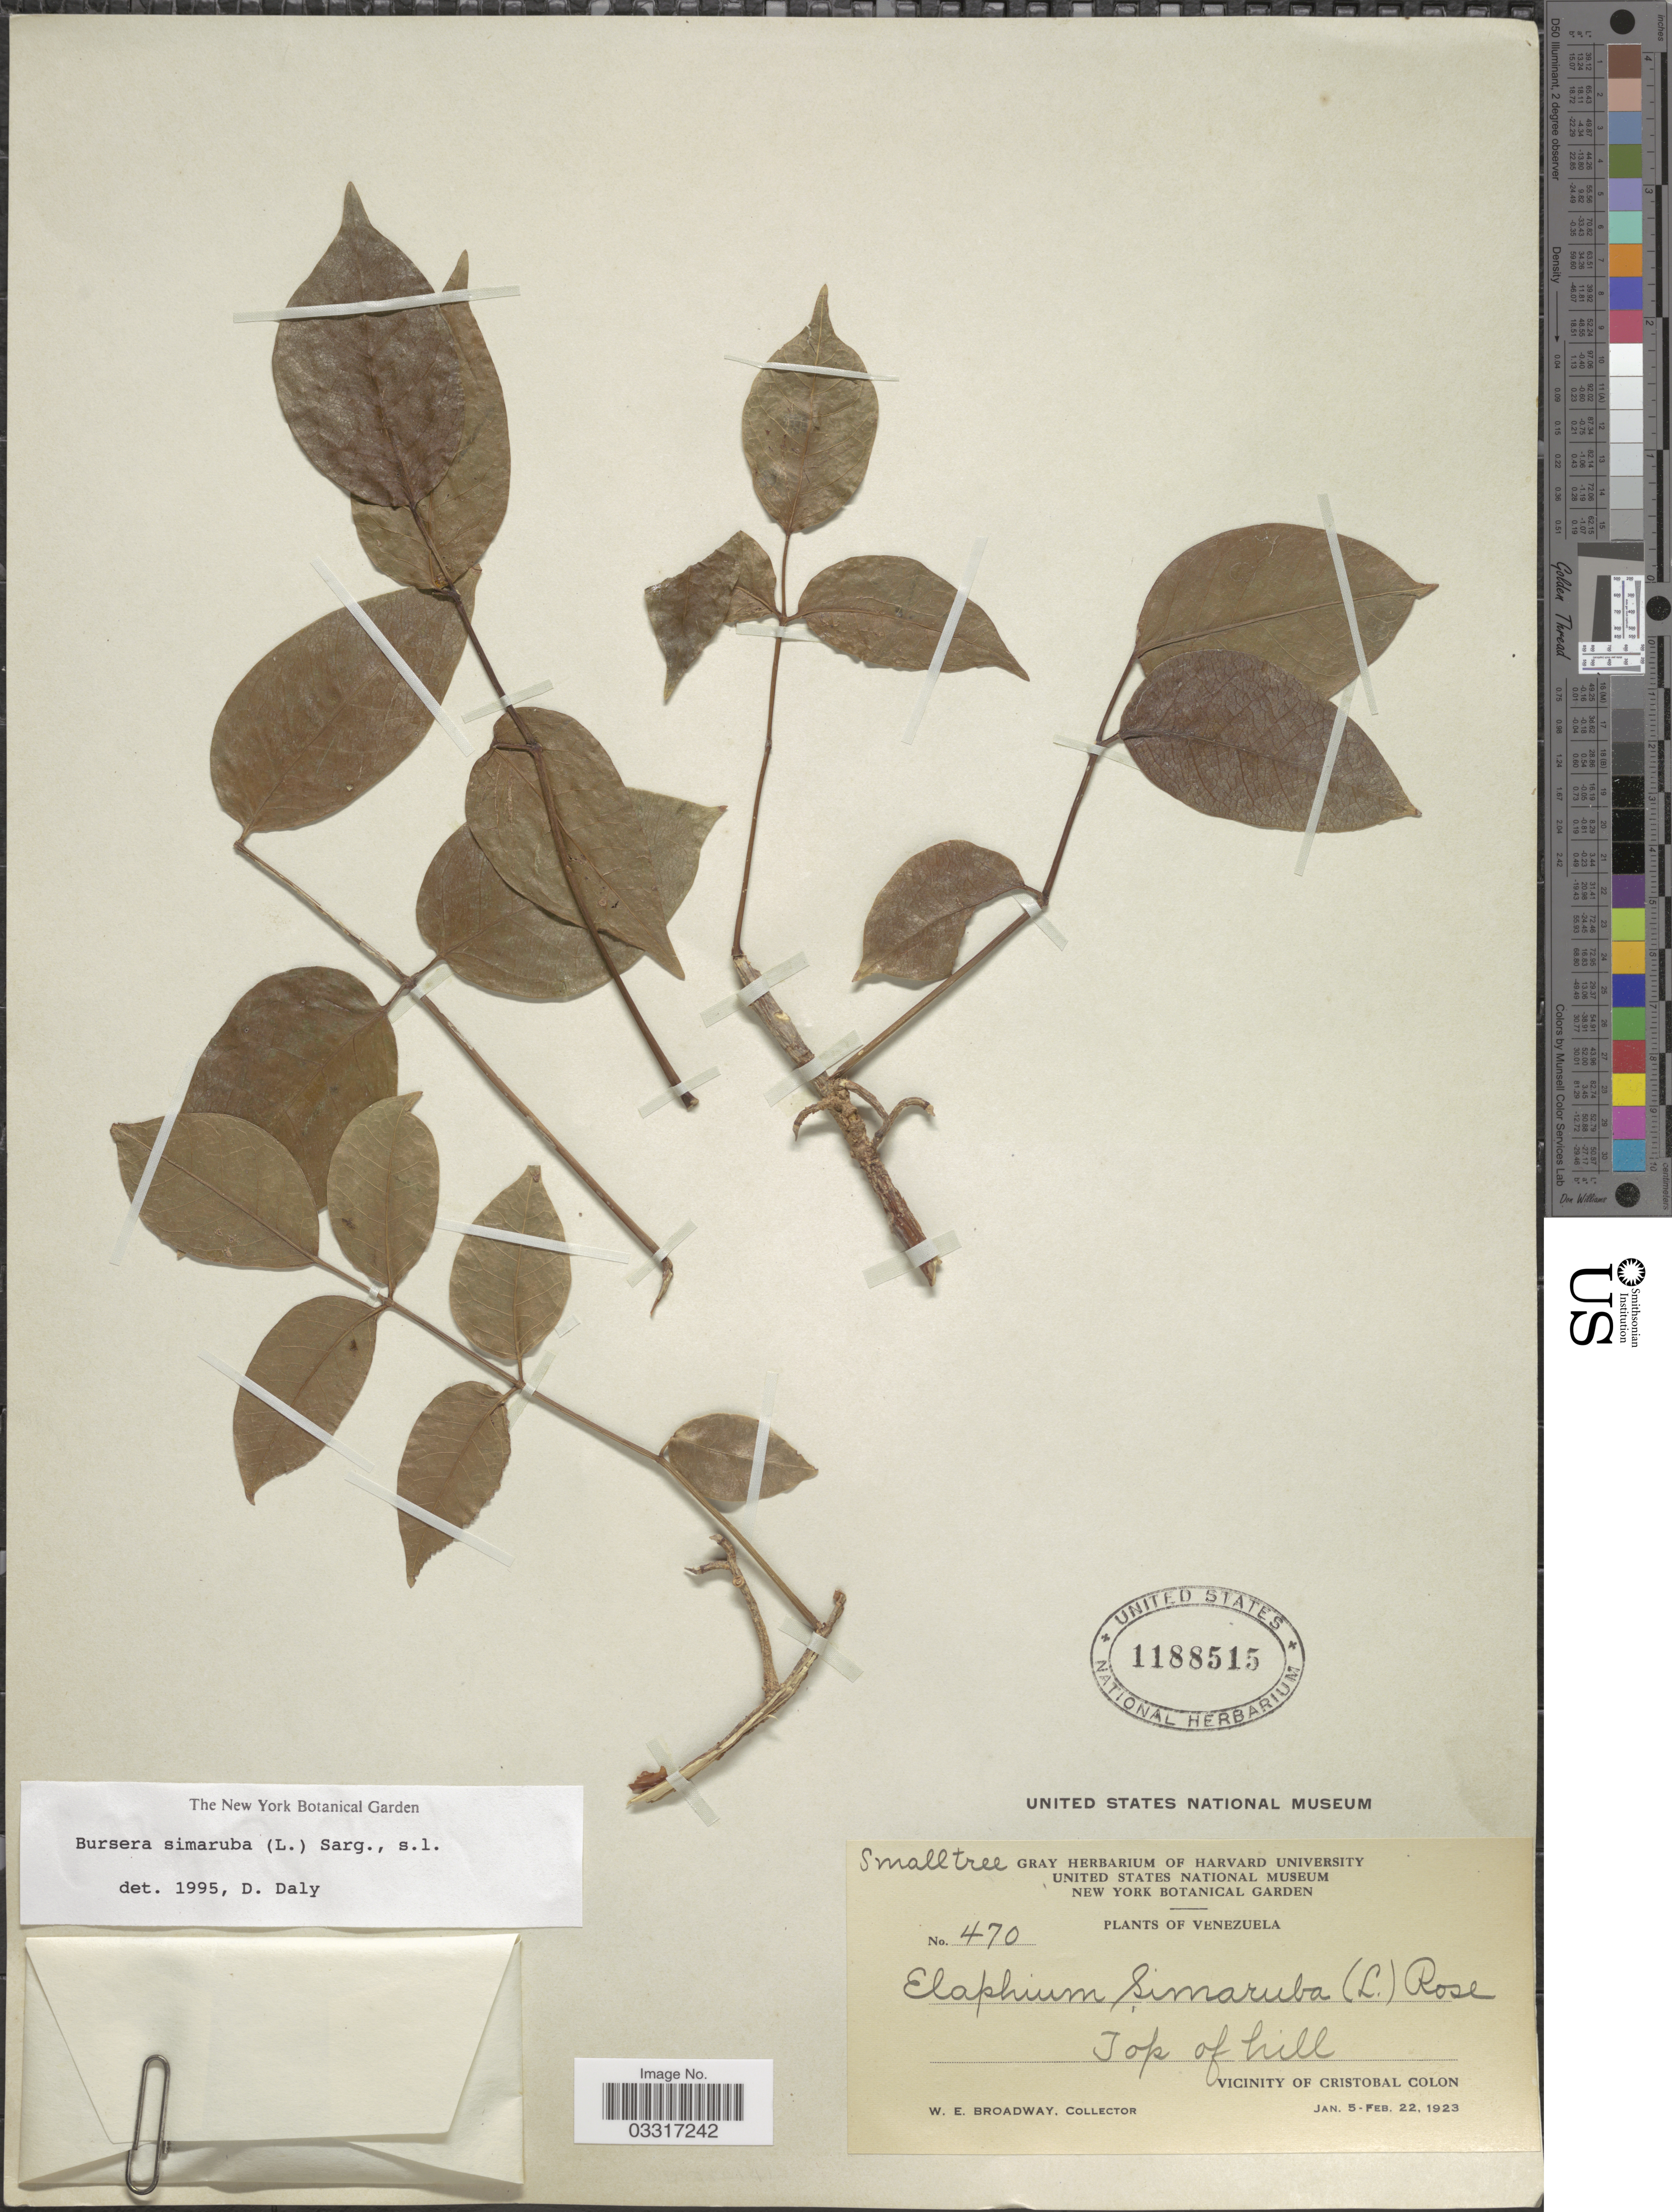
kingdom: Plantae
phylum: Tracheophyta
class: Magnoliopsida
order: Sapindales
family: Burseraceae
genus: Bursera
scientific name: Bursera simaruba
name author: (L.) Sarg.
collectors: W. E. Broadway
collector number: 470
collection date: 1923-01-05/1923-02-22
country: Venezuela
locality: Vicinity of Cristobal Colon.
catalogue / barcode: US 1188515